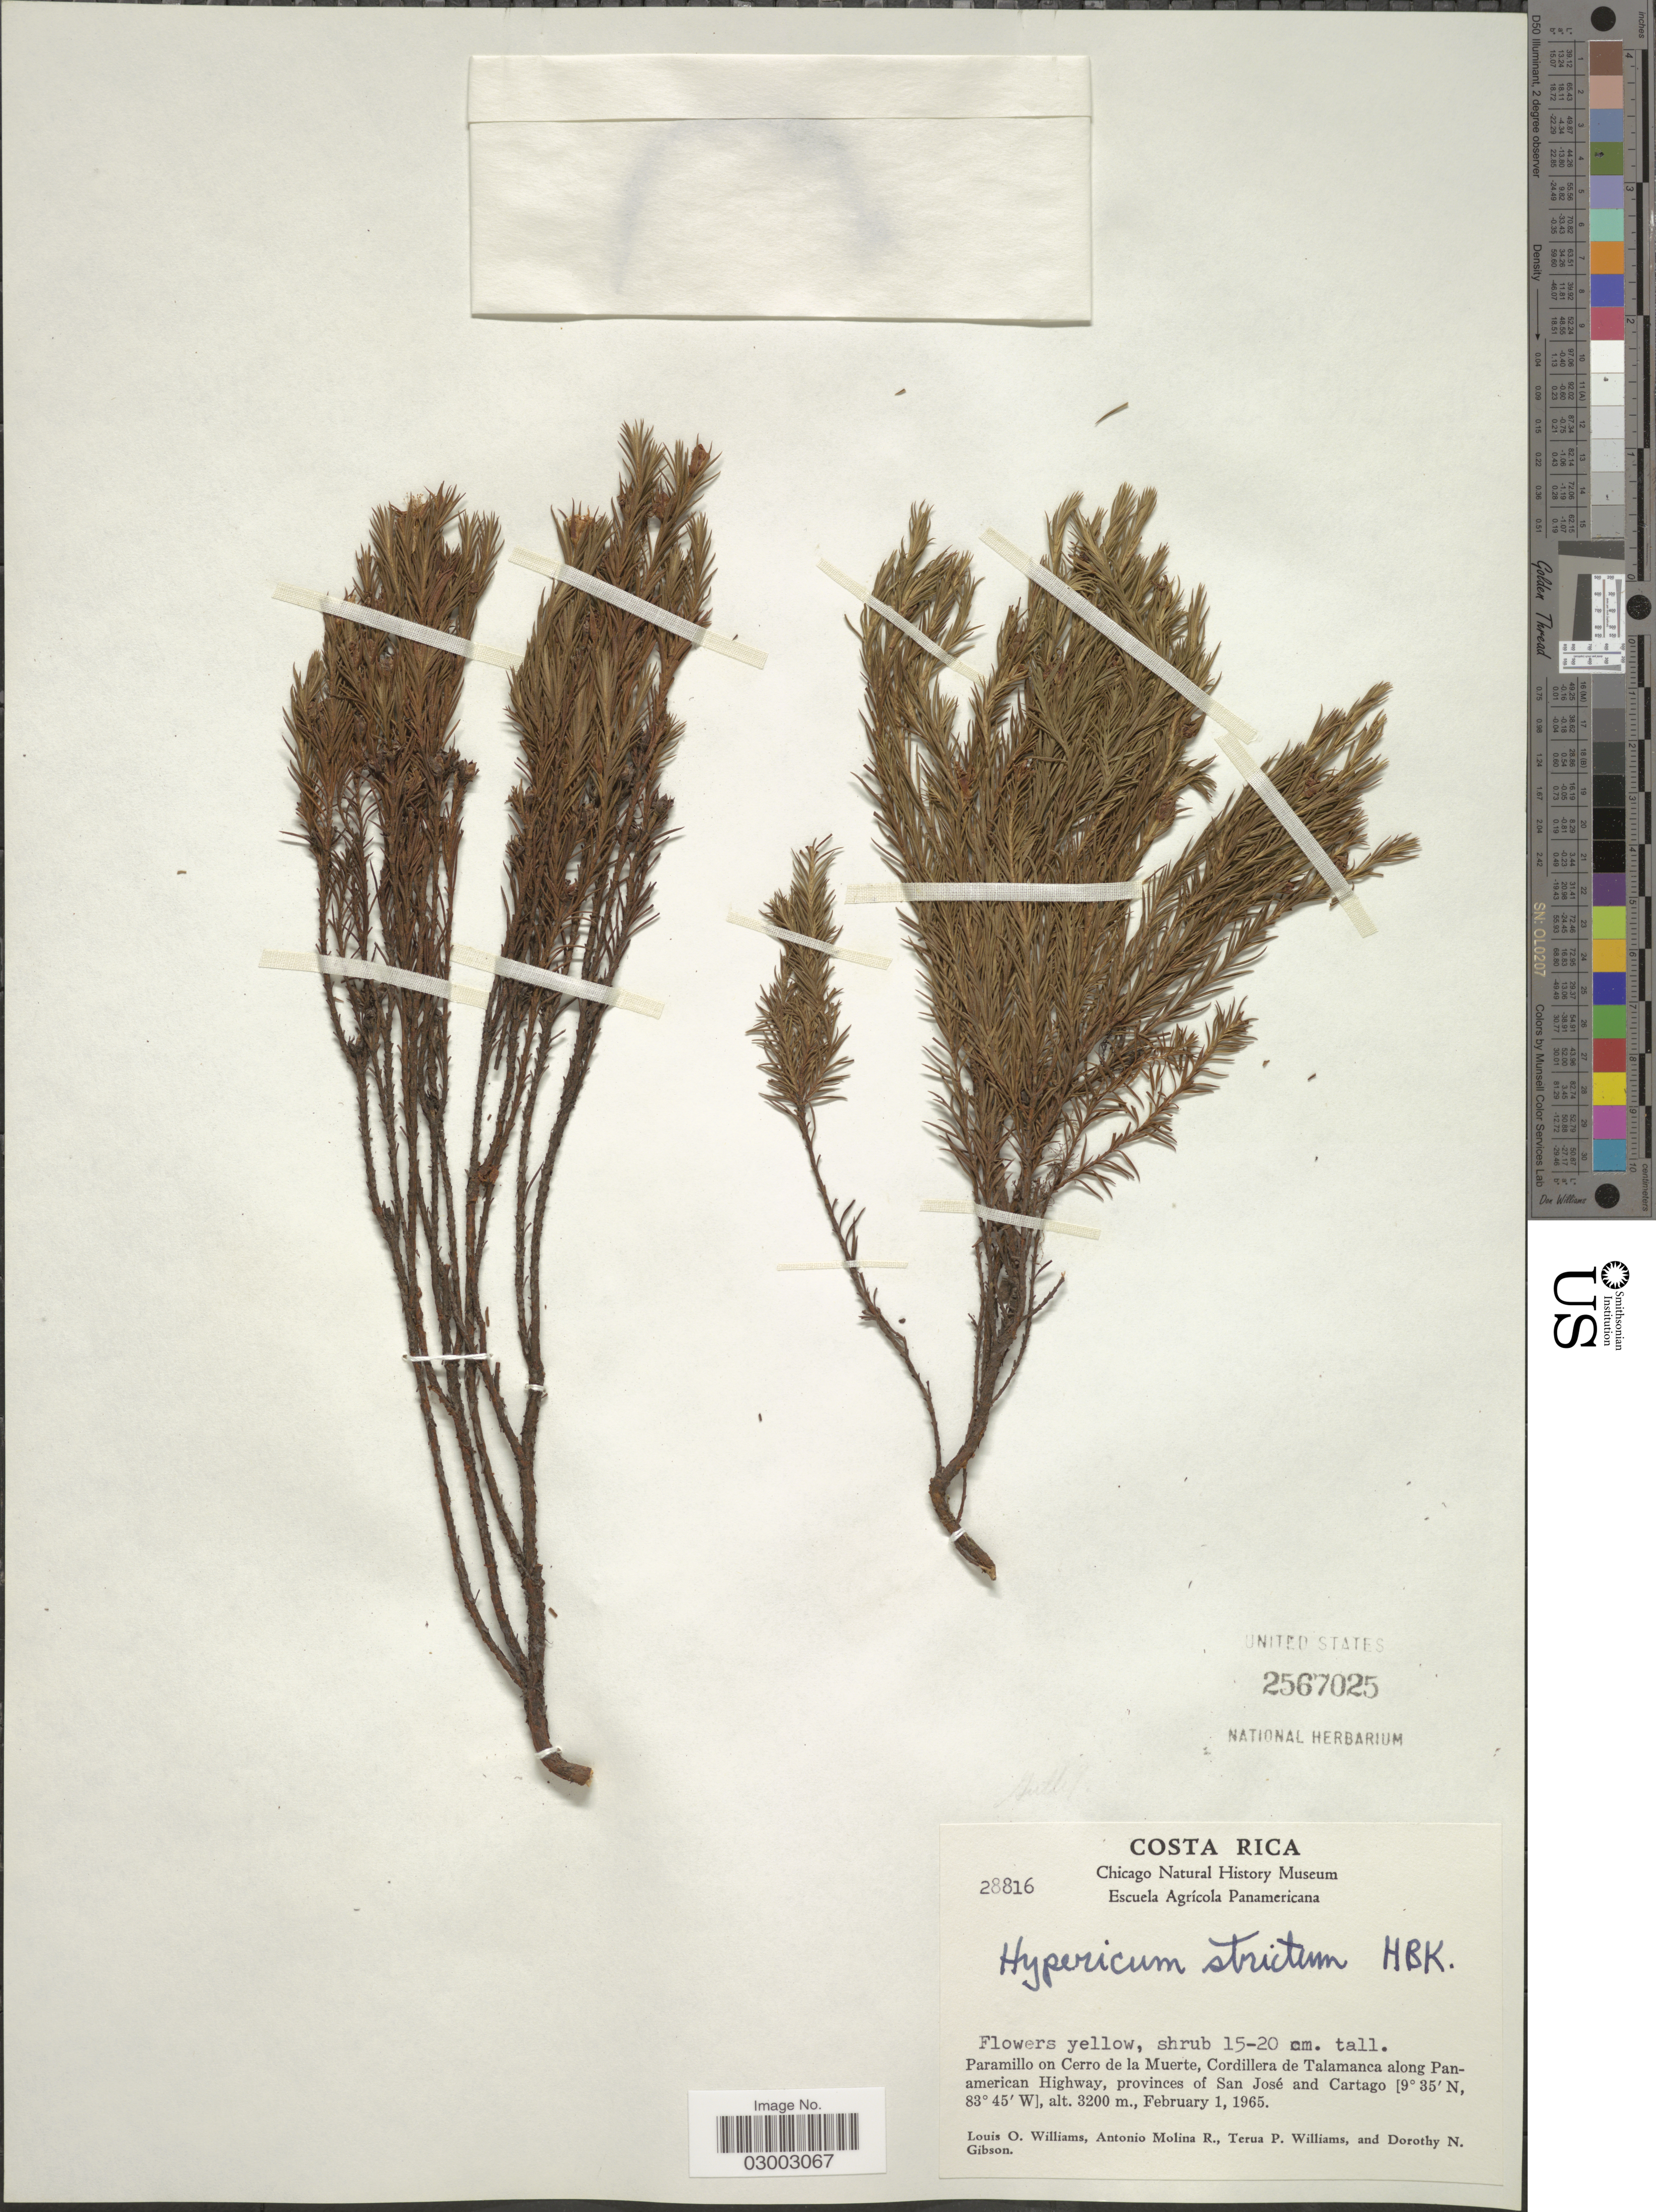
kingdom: Plantae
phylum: Tracheophyta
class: Magnoliopsida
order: Malpighiales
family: Hypericaceae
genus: Hypericum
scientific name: Hypericum strictum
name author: Kunth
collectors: L. O. Williams, A. Molina R., T. Williams & D. N. Gibson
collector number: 28816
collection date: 1965-02-01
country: Costa Rica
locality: Paramillo on Cerro de la Muerte, Cordillera de Talamanca along Panamerican Highway, provinces of San José and Cartago.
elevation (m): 3200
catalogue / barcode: US 2567025